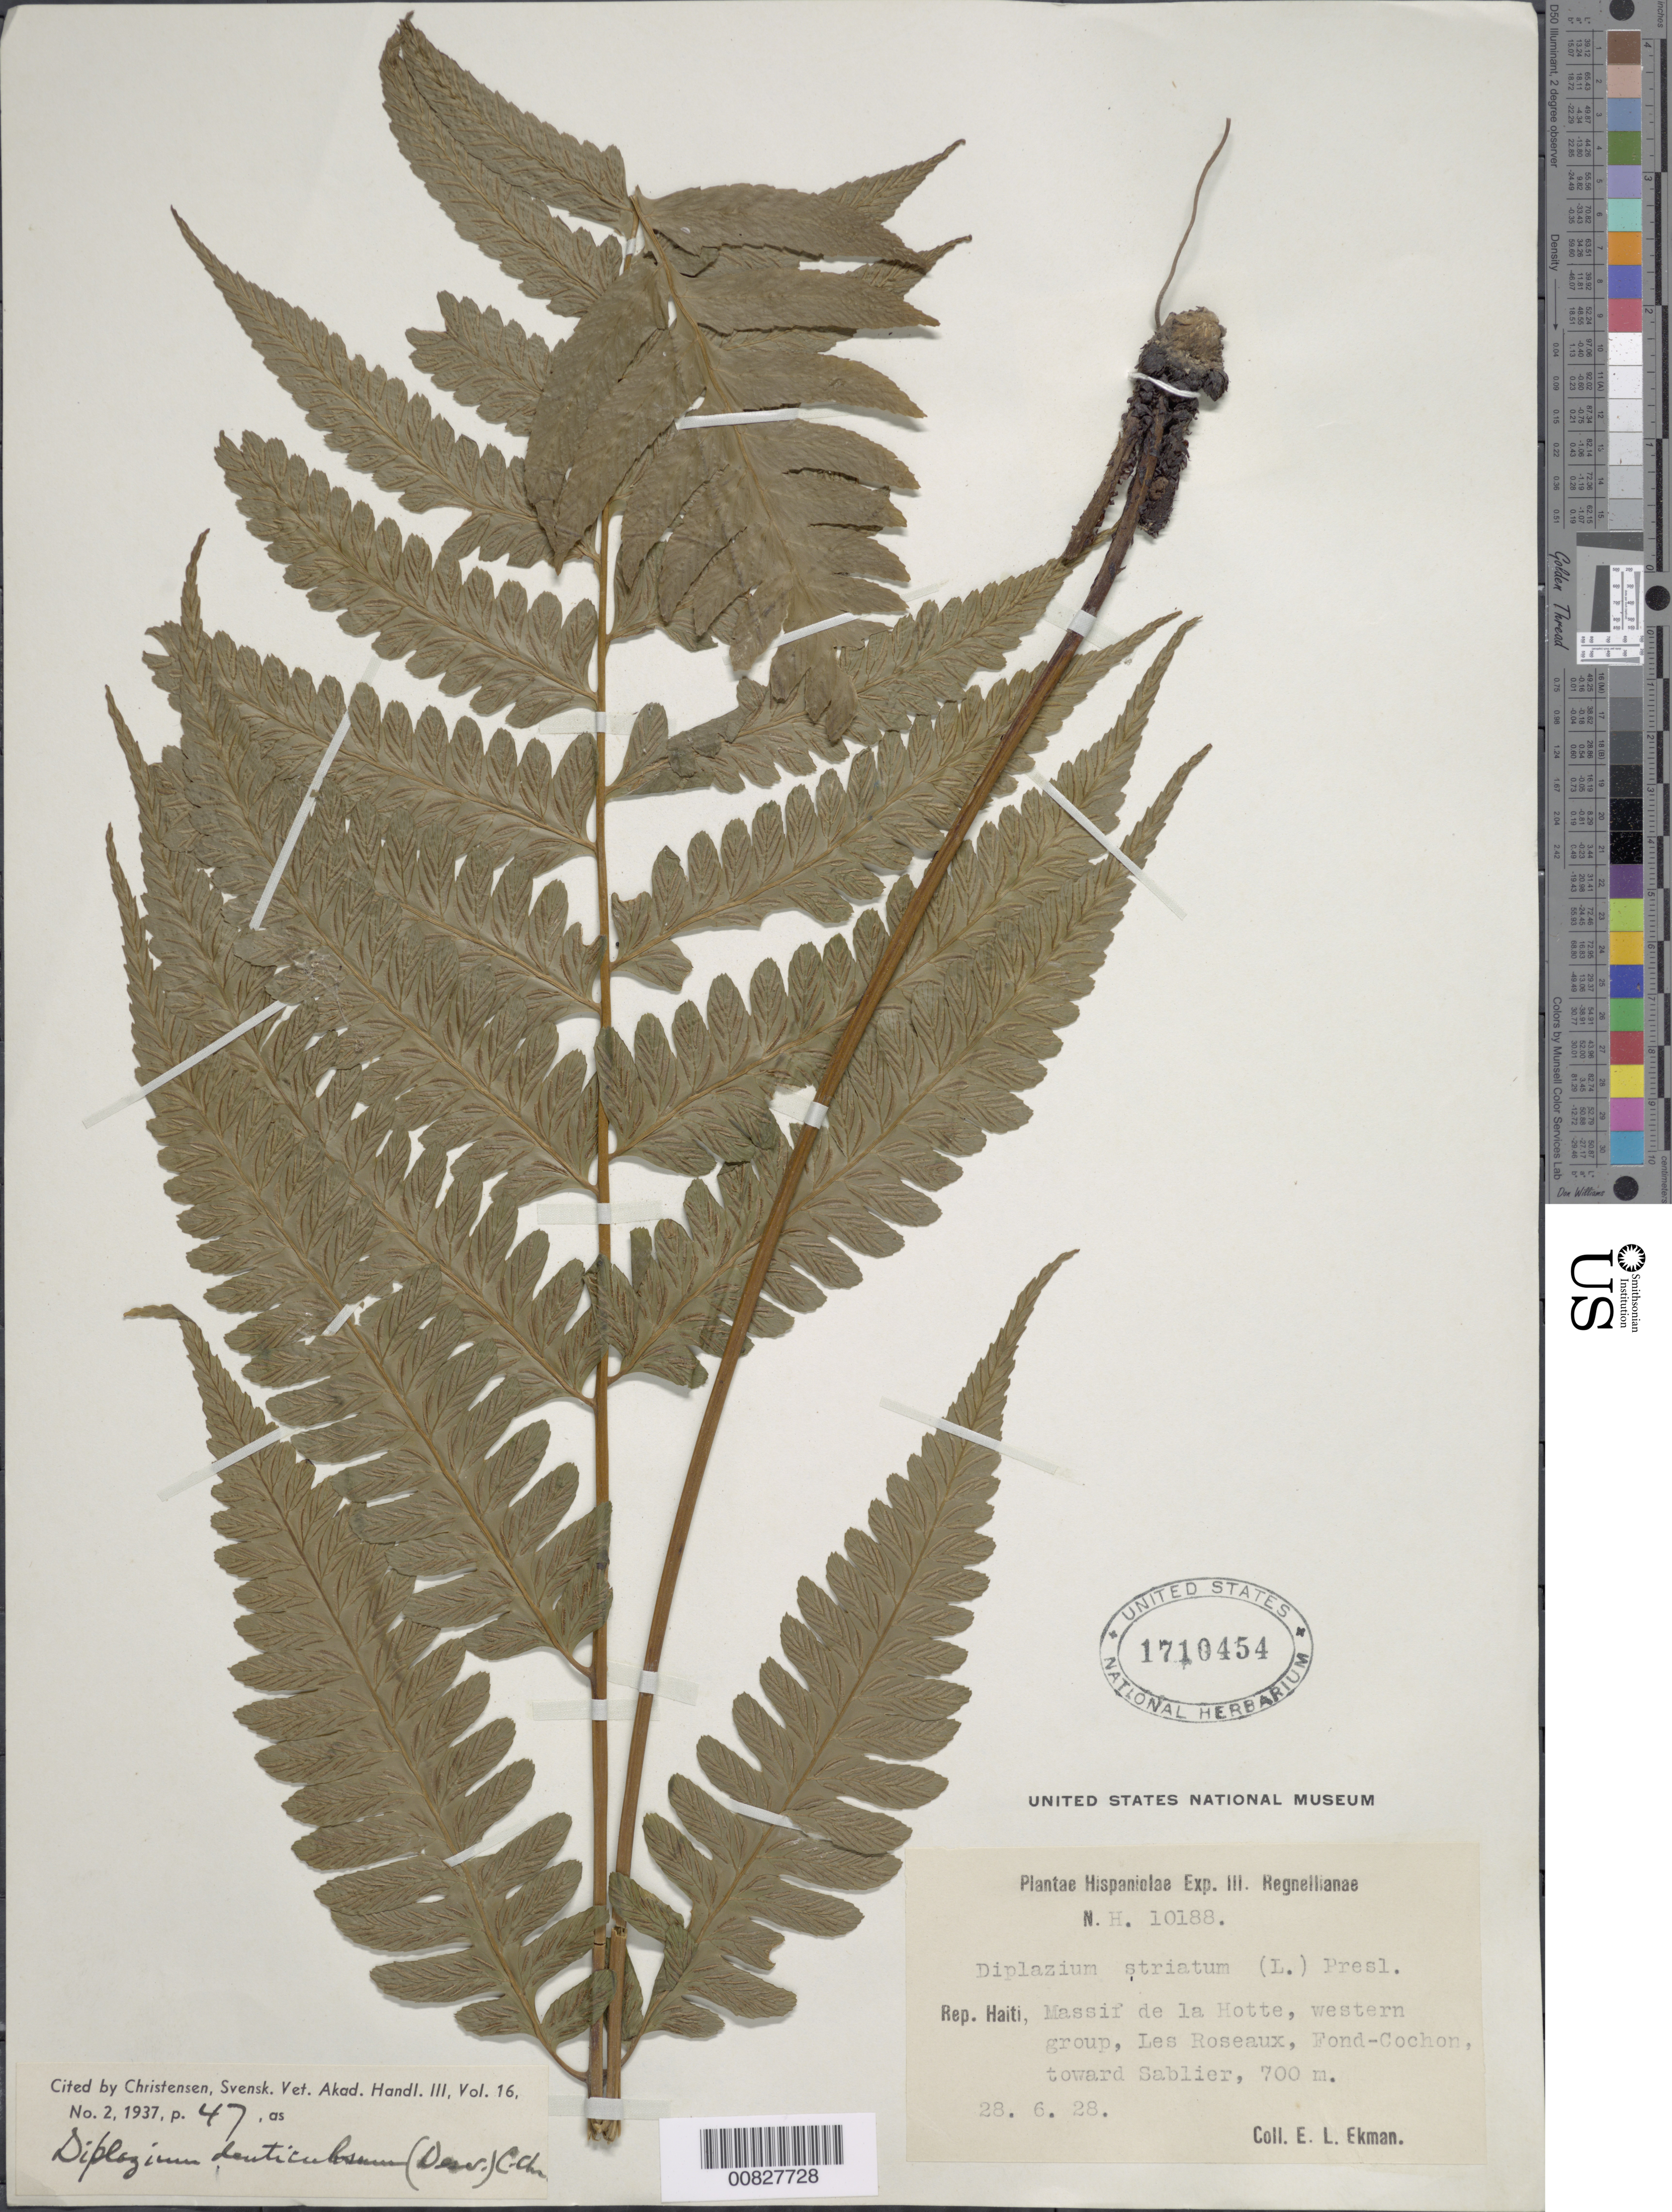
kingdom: Plantae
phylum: Tracheophyta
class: Polypodiopsida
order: Polypodiales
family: Athyriaceae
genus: Diplazium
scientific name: Diplazium cristatum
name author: (Desr.) Alston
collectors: E. L. Ekman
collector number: H 10188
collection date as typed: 28 Jun 1928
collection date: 1928-06-28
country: Haiti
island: Hispaniola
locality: Massif de la Hotte, western group, Les Roseaux, Fond-Cochon, toward Sablier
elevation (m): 700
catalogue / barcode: US 1710454